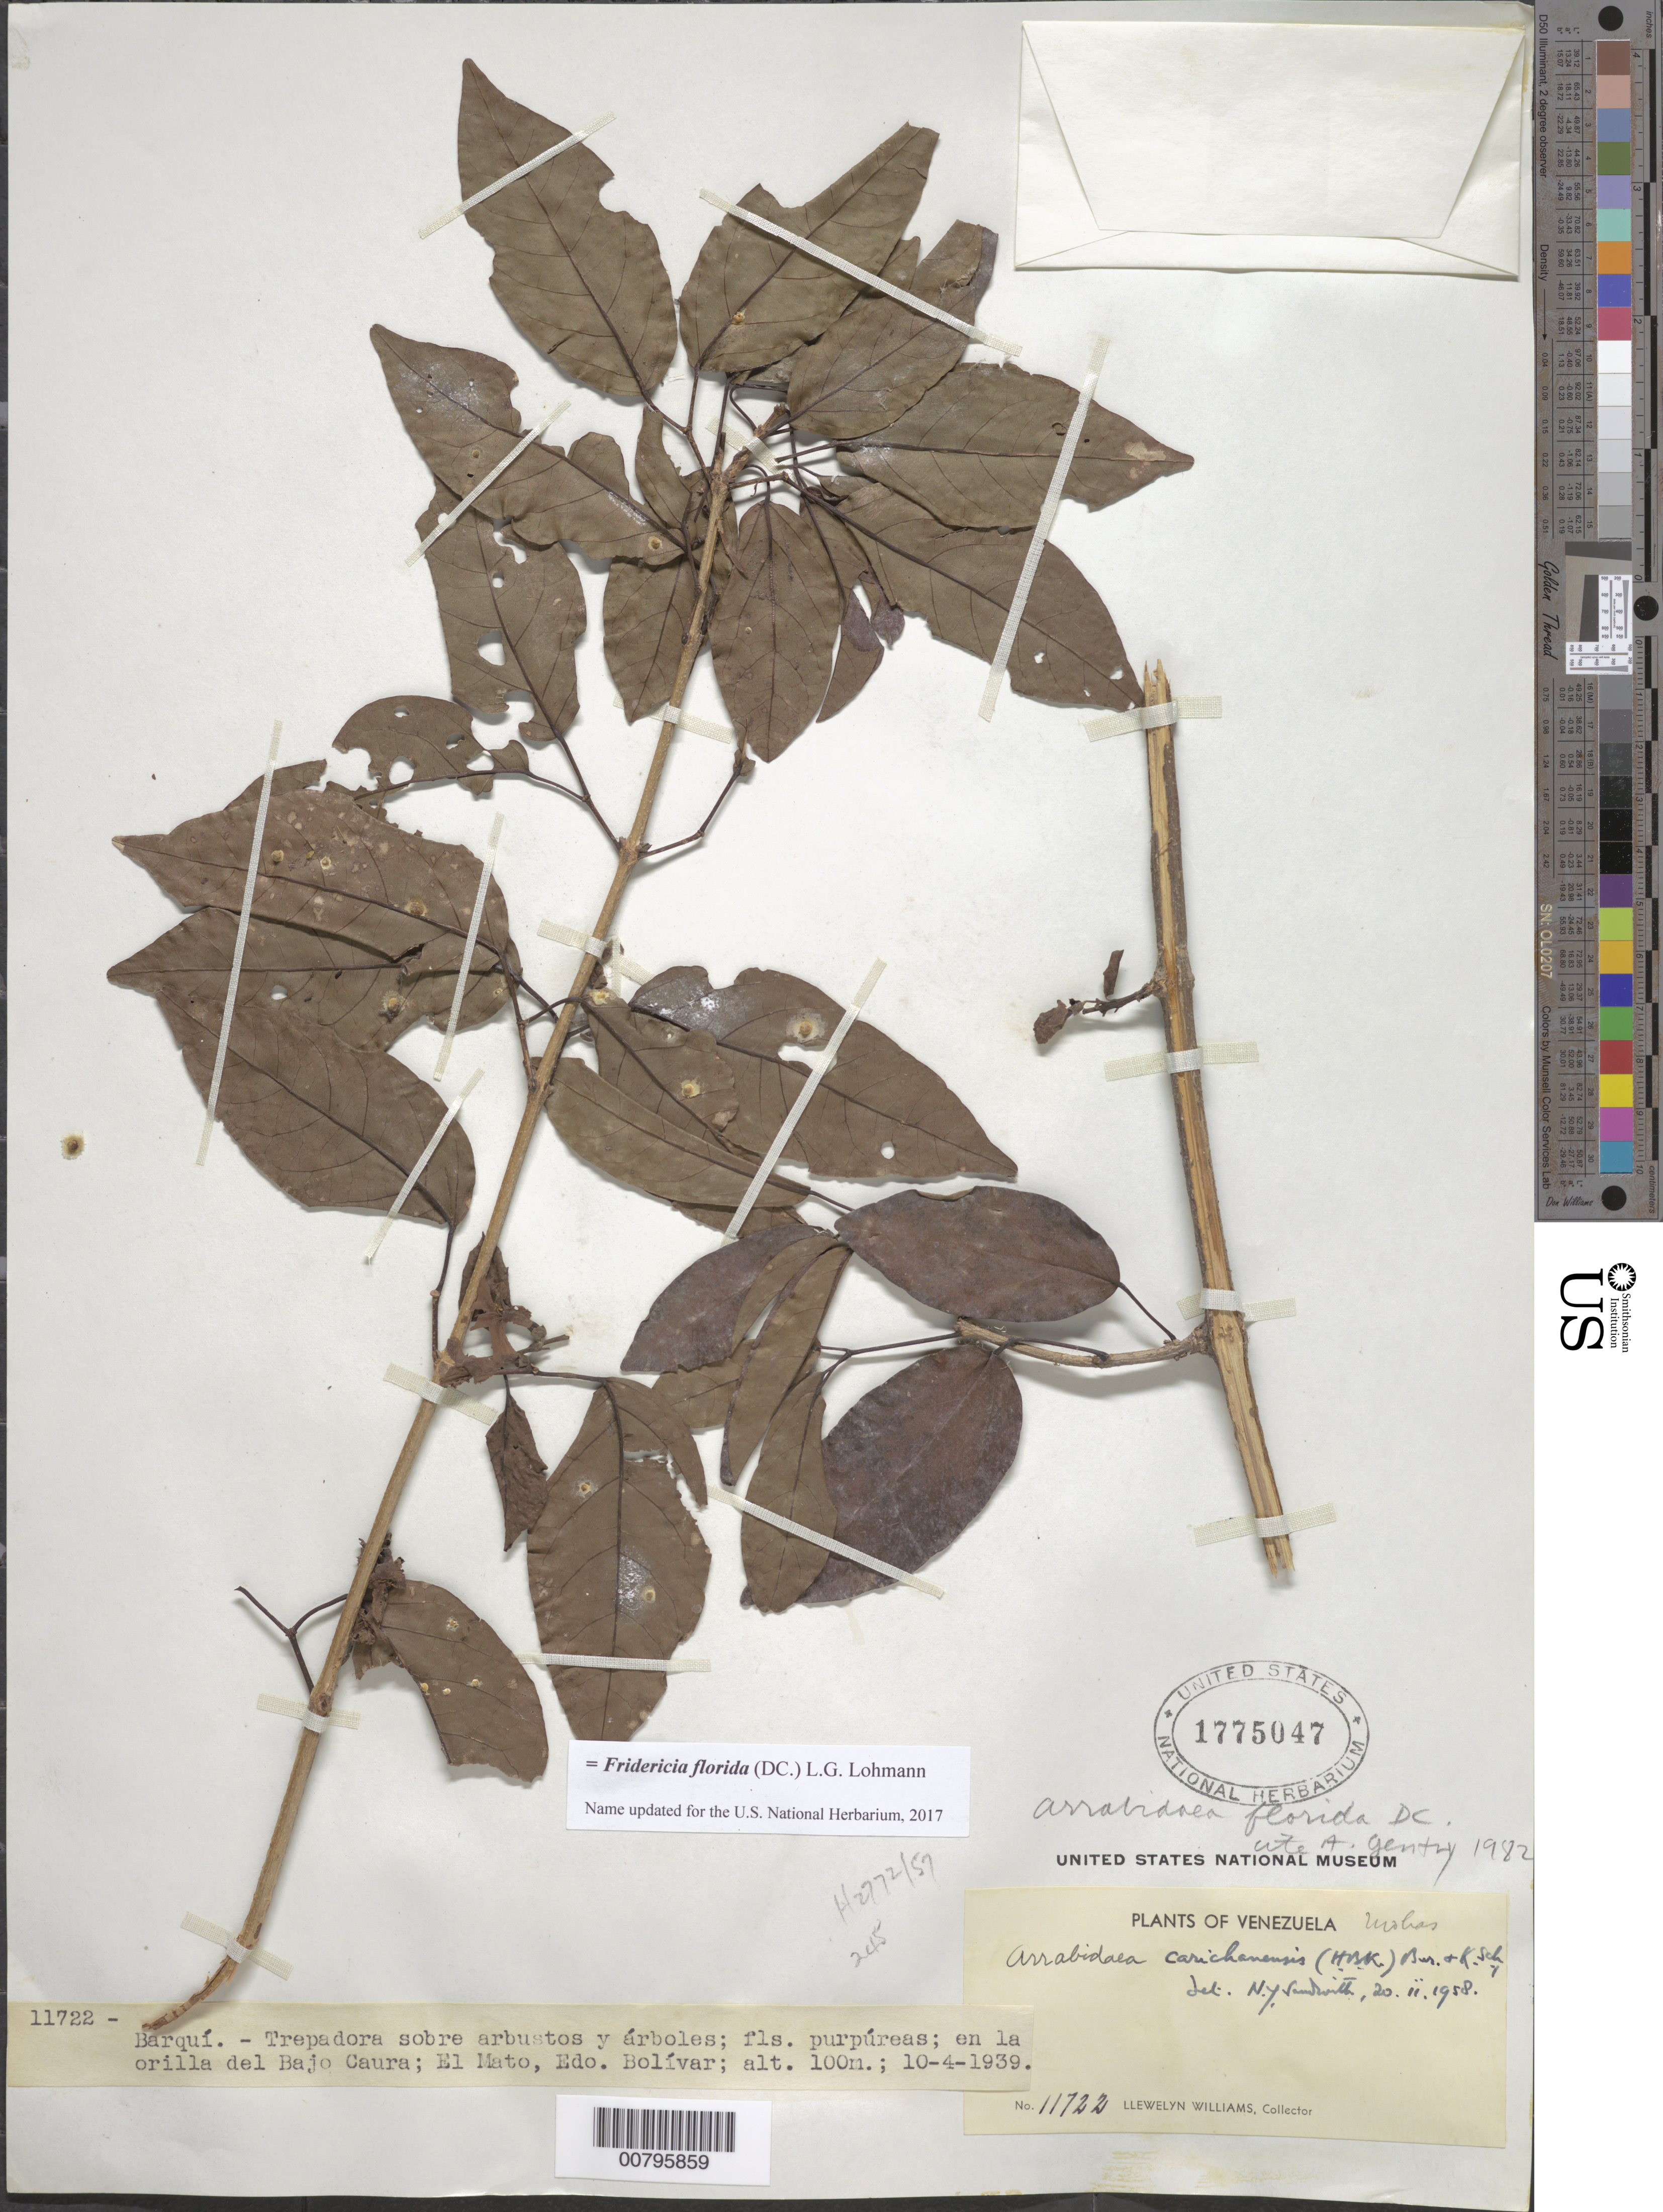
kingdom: Plantae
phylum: Tracheophyta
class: Magnoliopsida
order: Lamiales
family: Bignoniaceae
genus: Arrabidaea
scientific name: Arrabidaea florida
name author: DC.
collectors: Ll. Williams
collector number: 11722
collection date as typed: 10-Apr-39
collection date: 1939-04-10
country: Venezuela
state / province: Bolívar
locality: El Mato, Bajo Caura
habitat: River bank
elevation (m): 100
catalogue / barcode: US 1775047